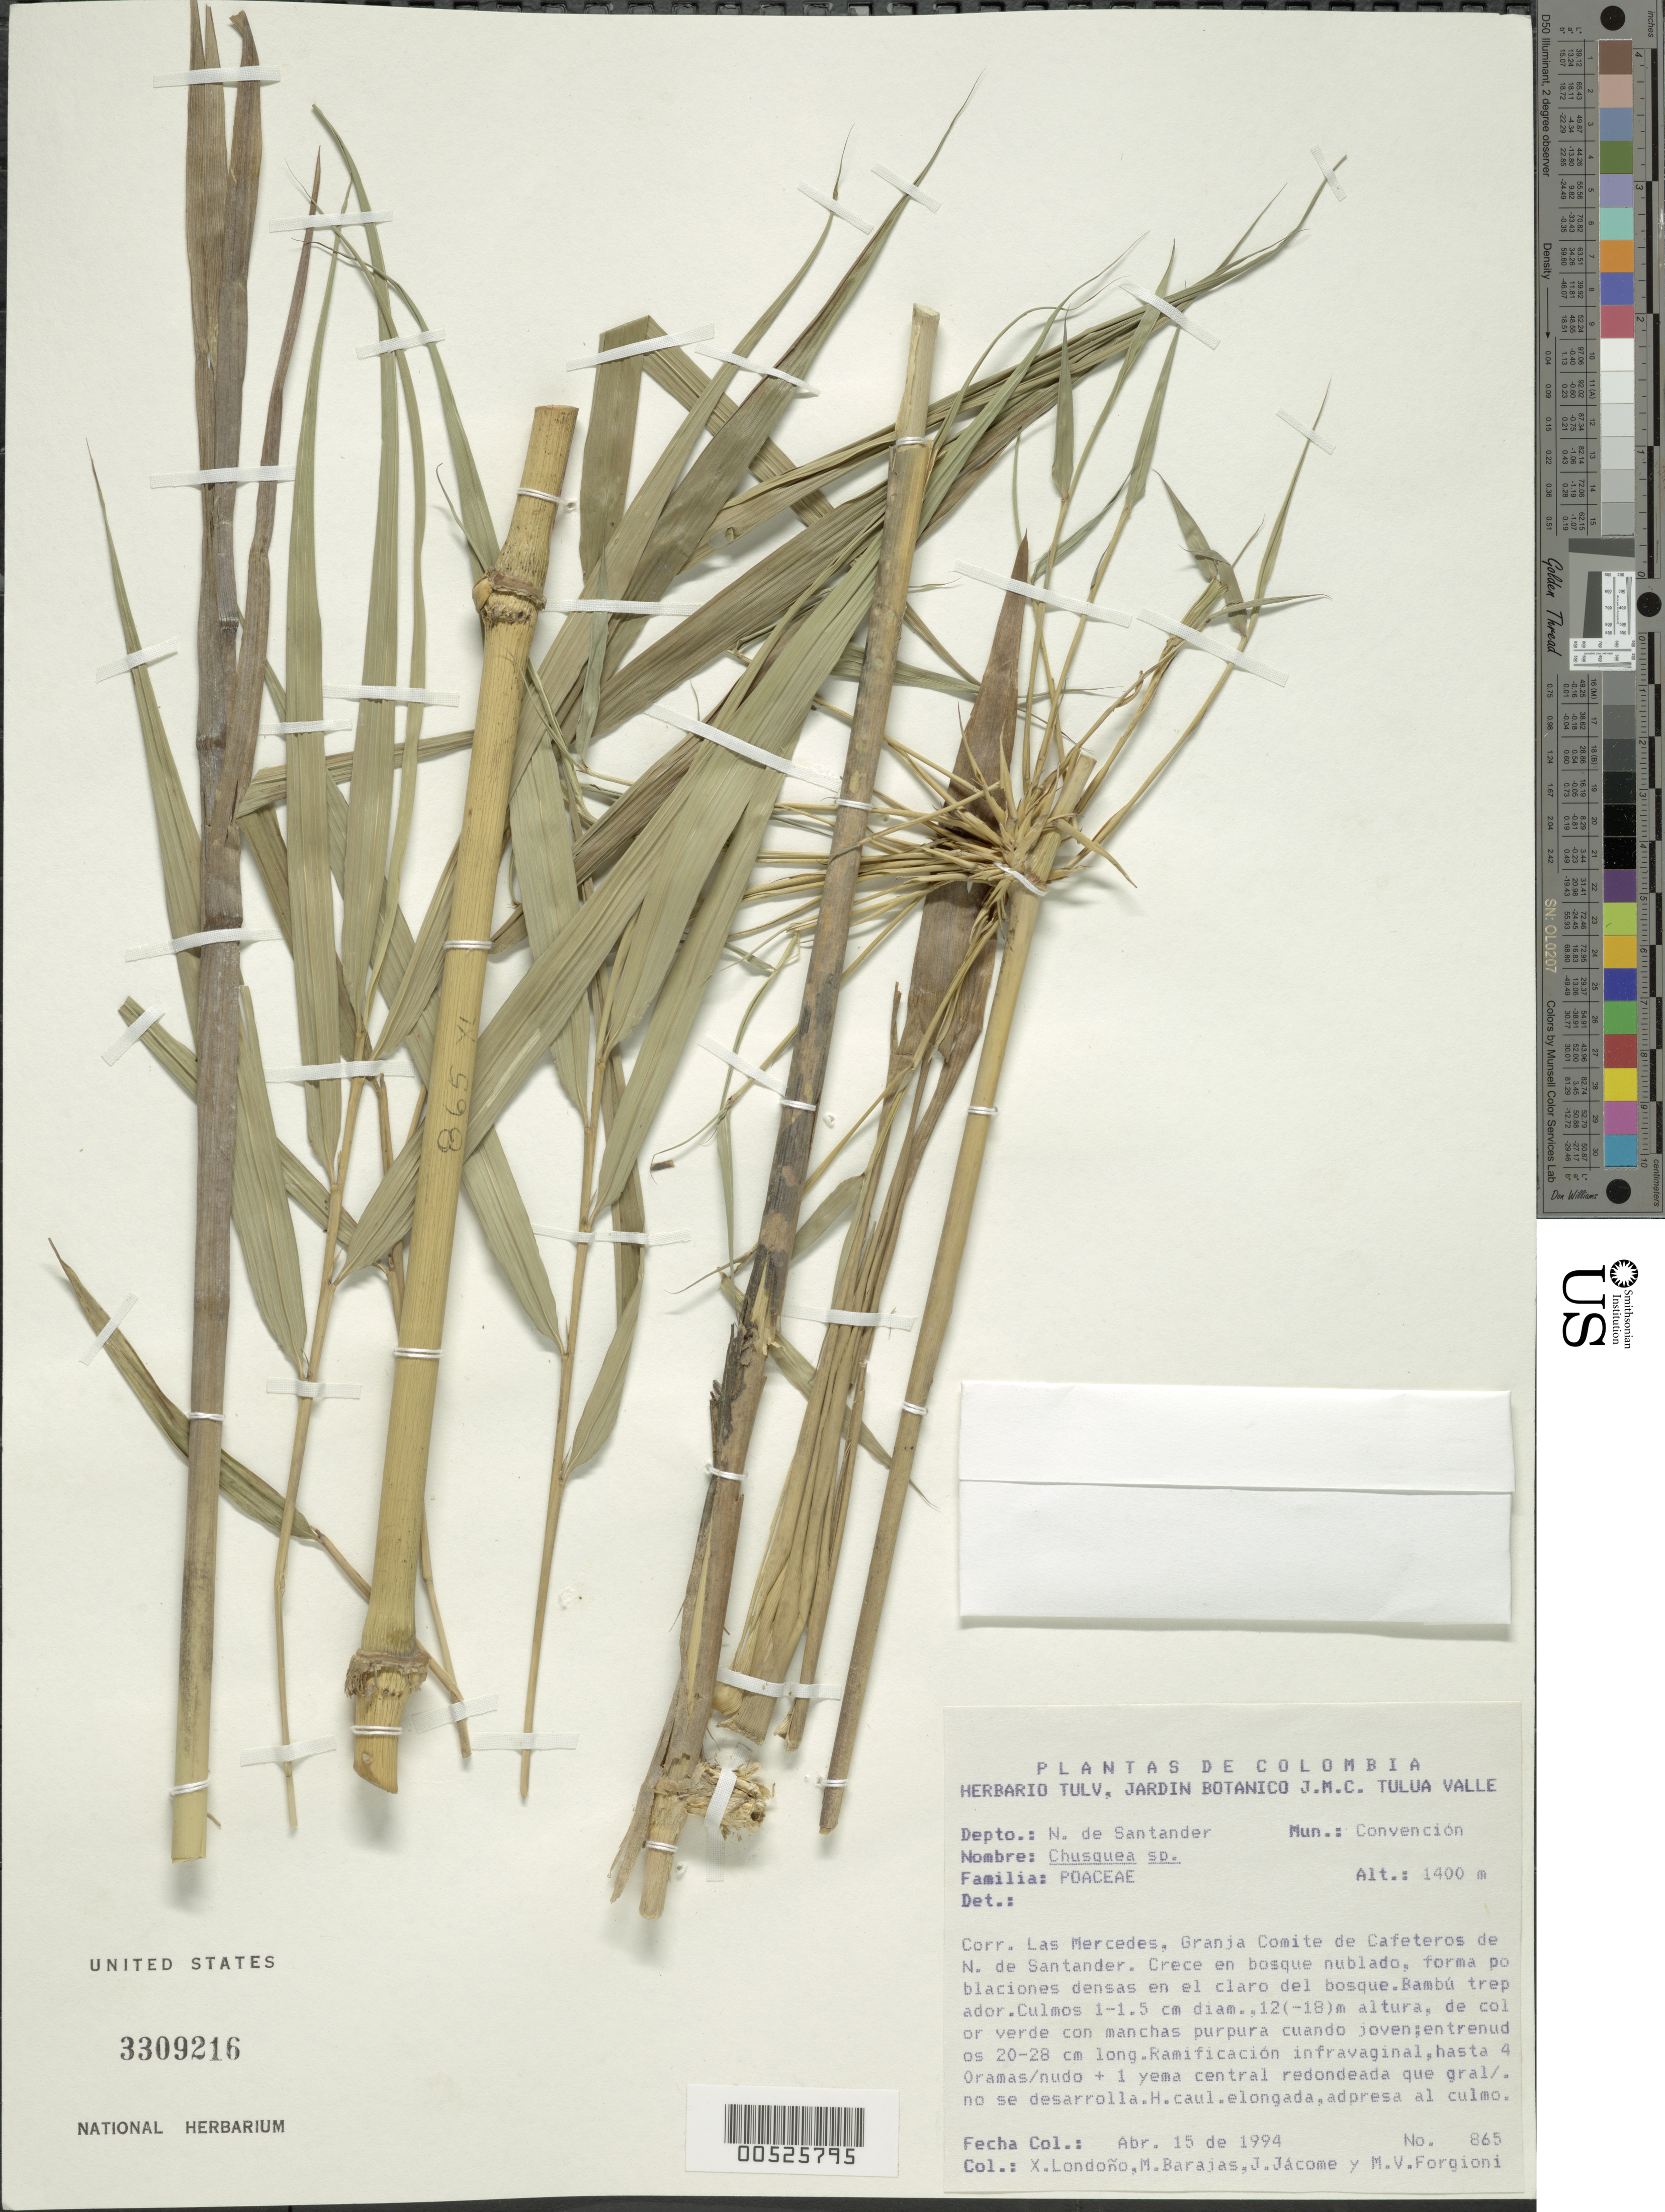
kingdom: Plantae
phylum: Tracheophyta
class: Liliopsida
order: Poales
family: Poaceae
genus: Chusquea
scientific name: Chusquea sp.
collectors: X. Londoño, M. Barajas, J. Jacome & M. Forgioni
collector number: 865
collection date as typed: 15 Apr 1994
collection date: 1994-04-15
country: Colombia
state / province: Norte de Santander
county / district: Convención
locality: Corr. las Mercedes. Granja Comite de Cafeteros de N de Santander.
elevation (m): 1400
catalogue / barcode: US 3309216